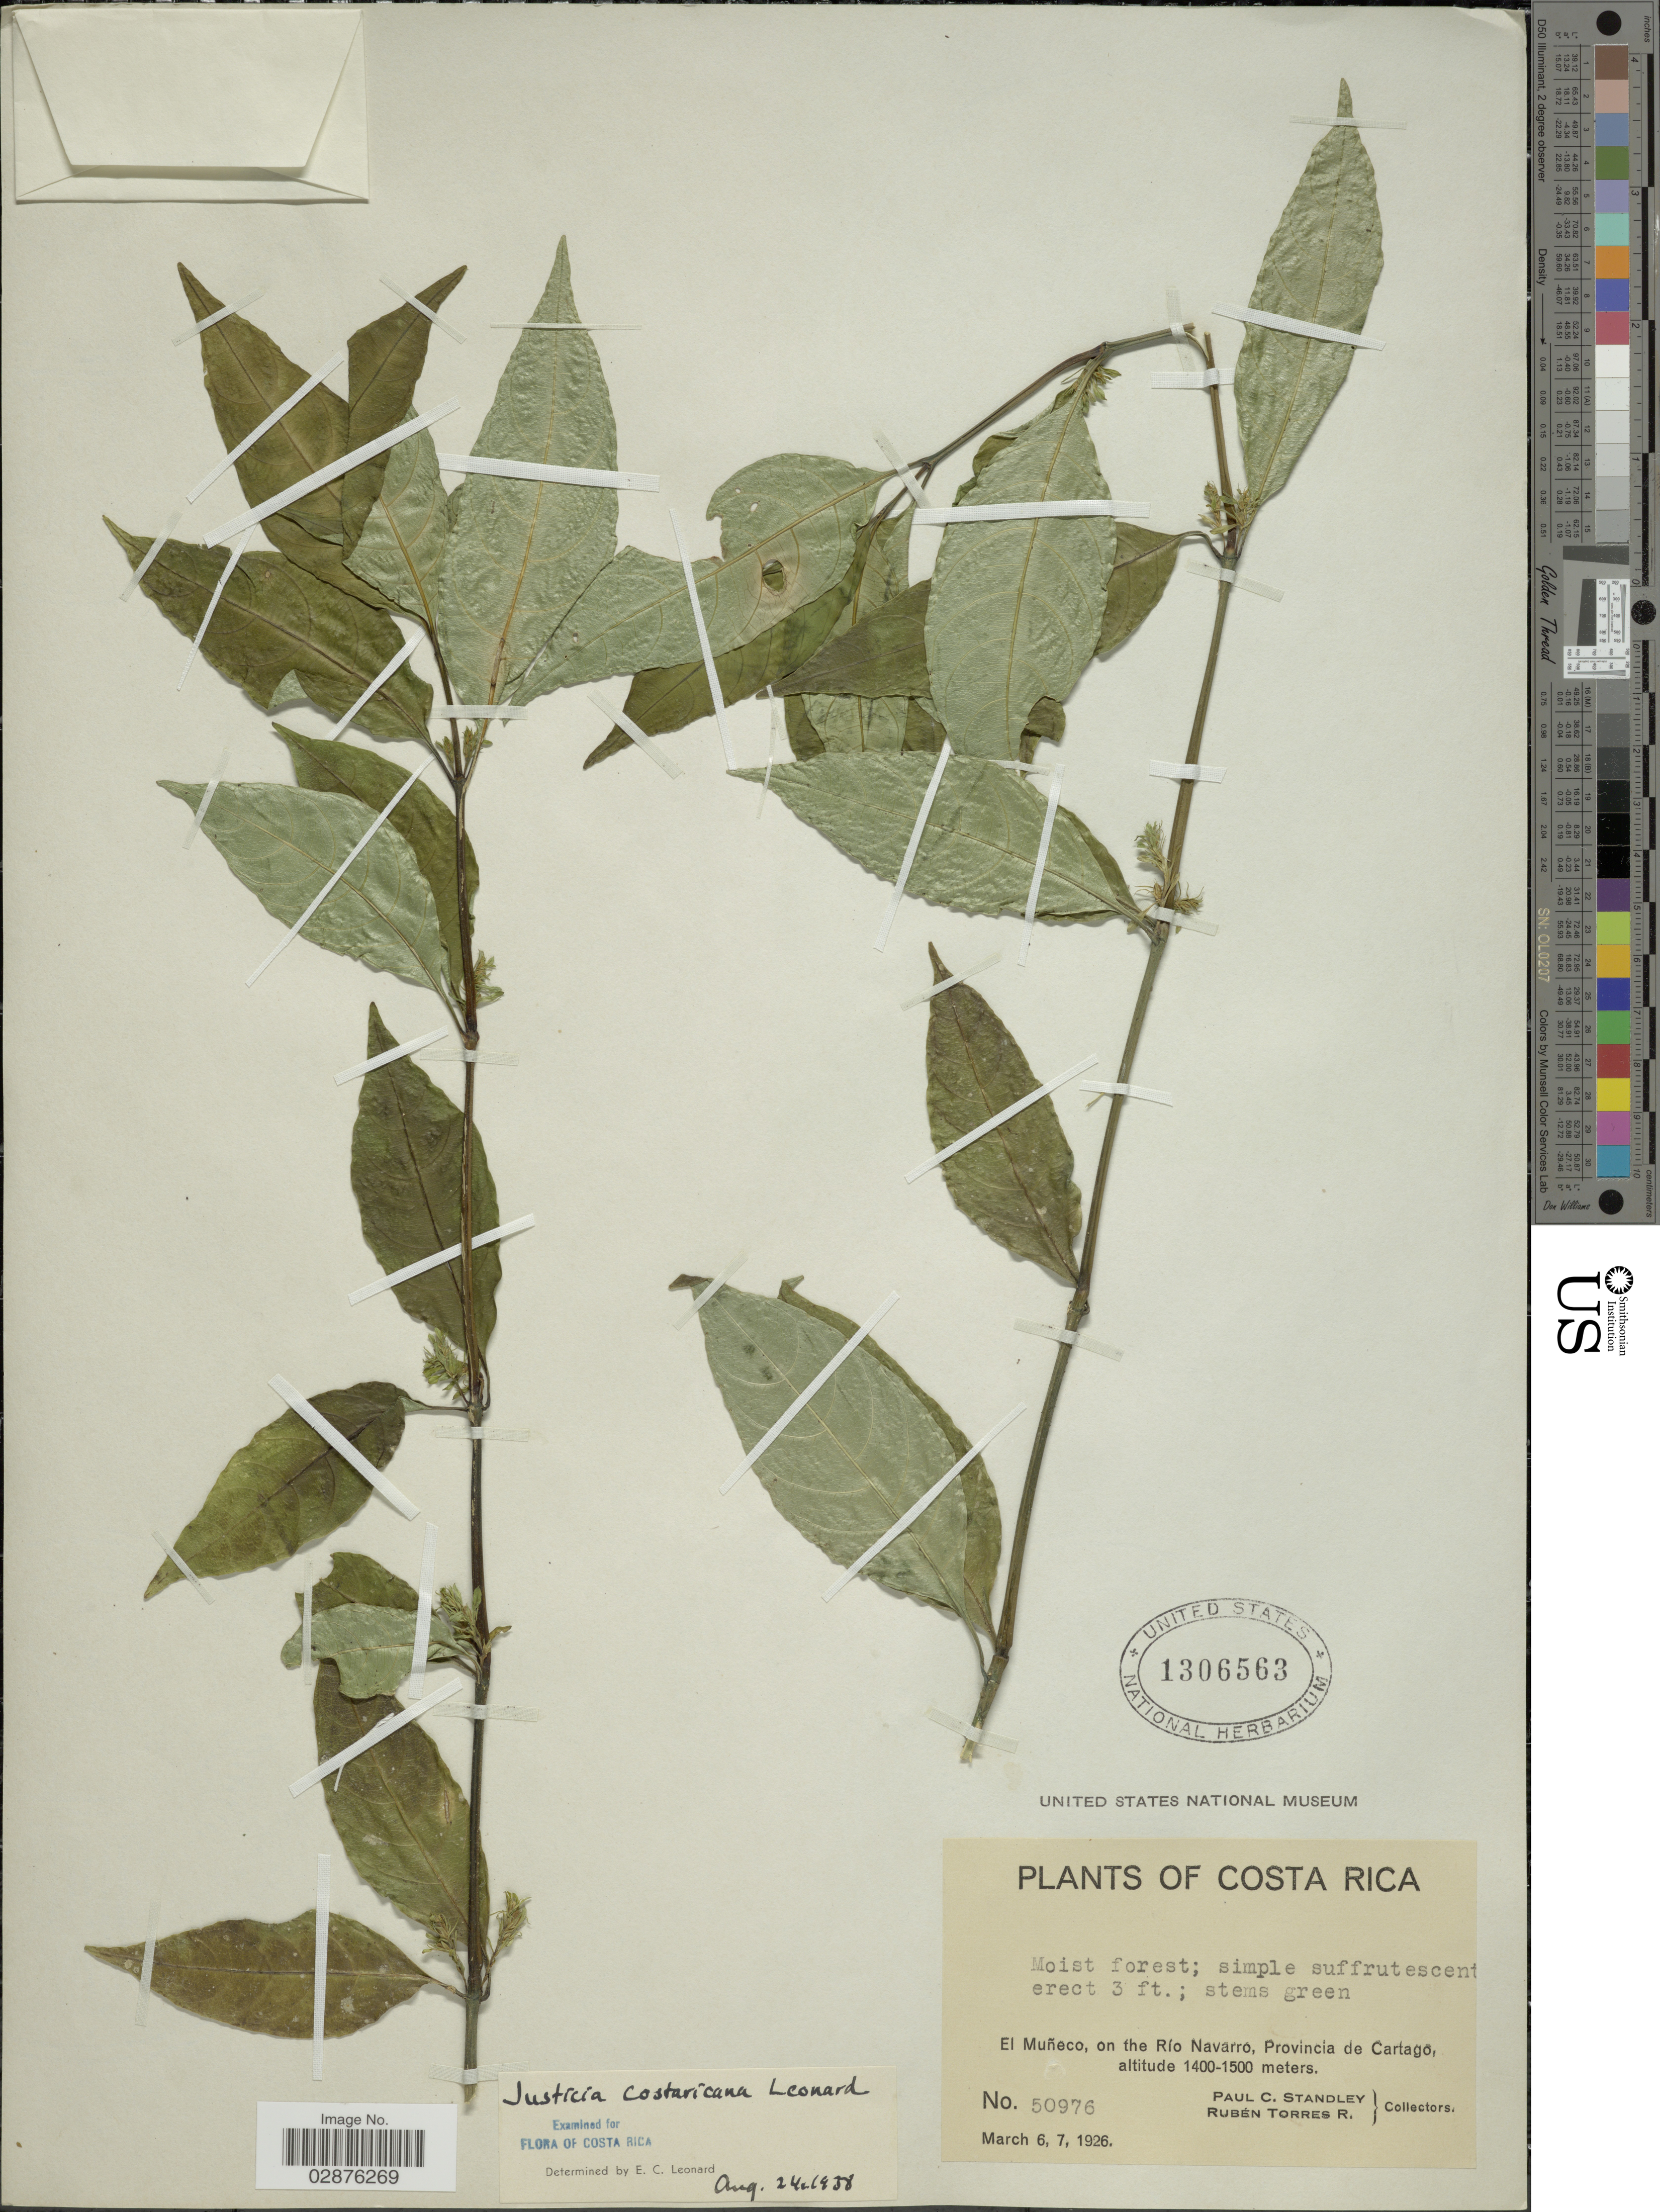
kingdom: Plantae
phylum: Tracheophyta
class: Magnoliopsida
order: Lamiales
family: Acanthaceae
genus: Justicia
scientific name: Justicia costaricana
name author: Leonard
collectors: P. C. Standley & R. Torres Rojas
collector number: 50976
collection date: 1926-03-06/1926-03-07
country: Costa Rica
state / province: Cartago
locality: El Muñeco, on the Río Navarro.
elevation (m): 1400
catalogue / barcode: US 1306563